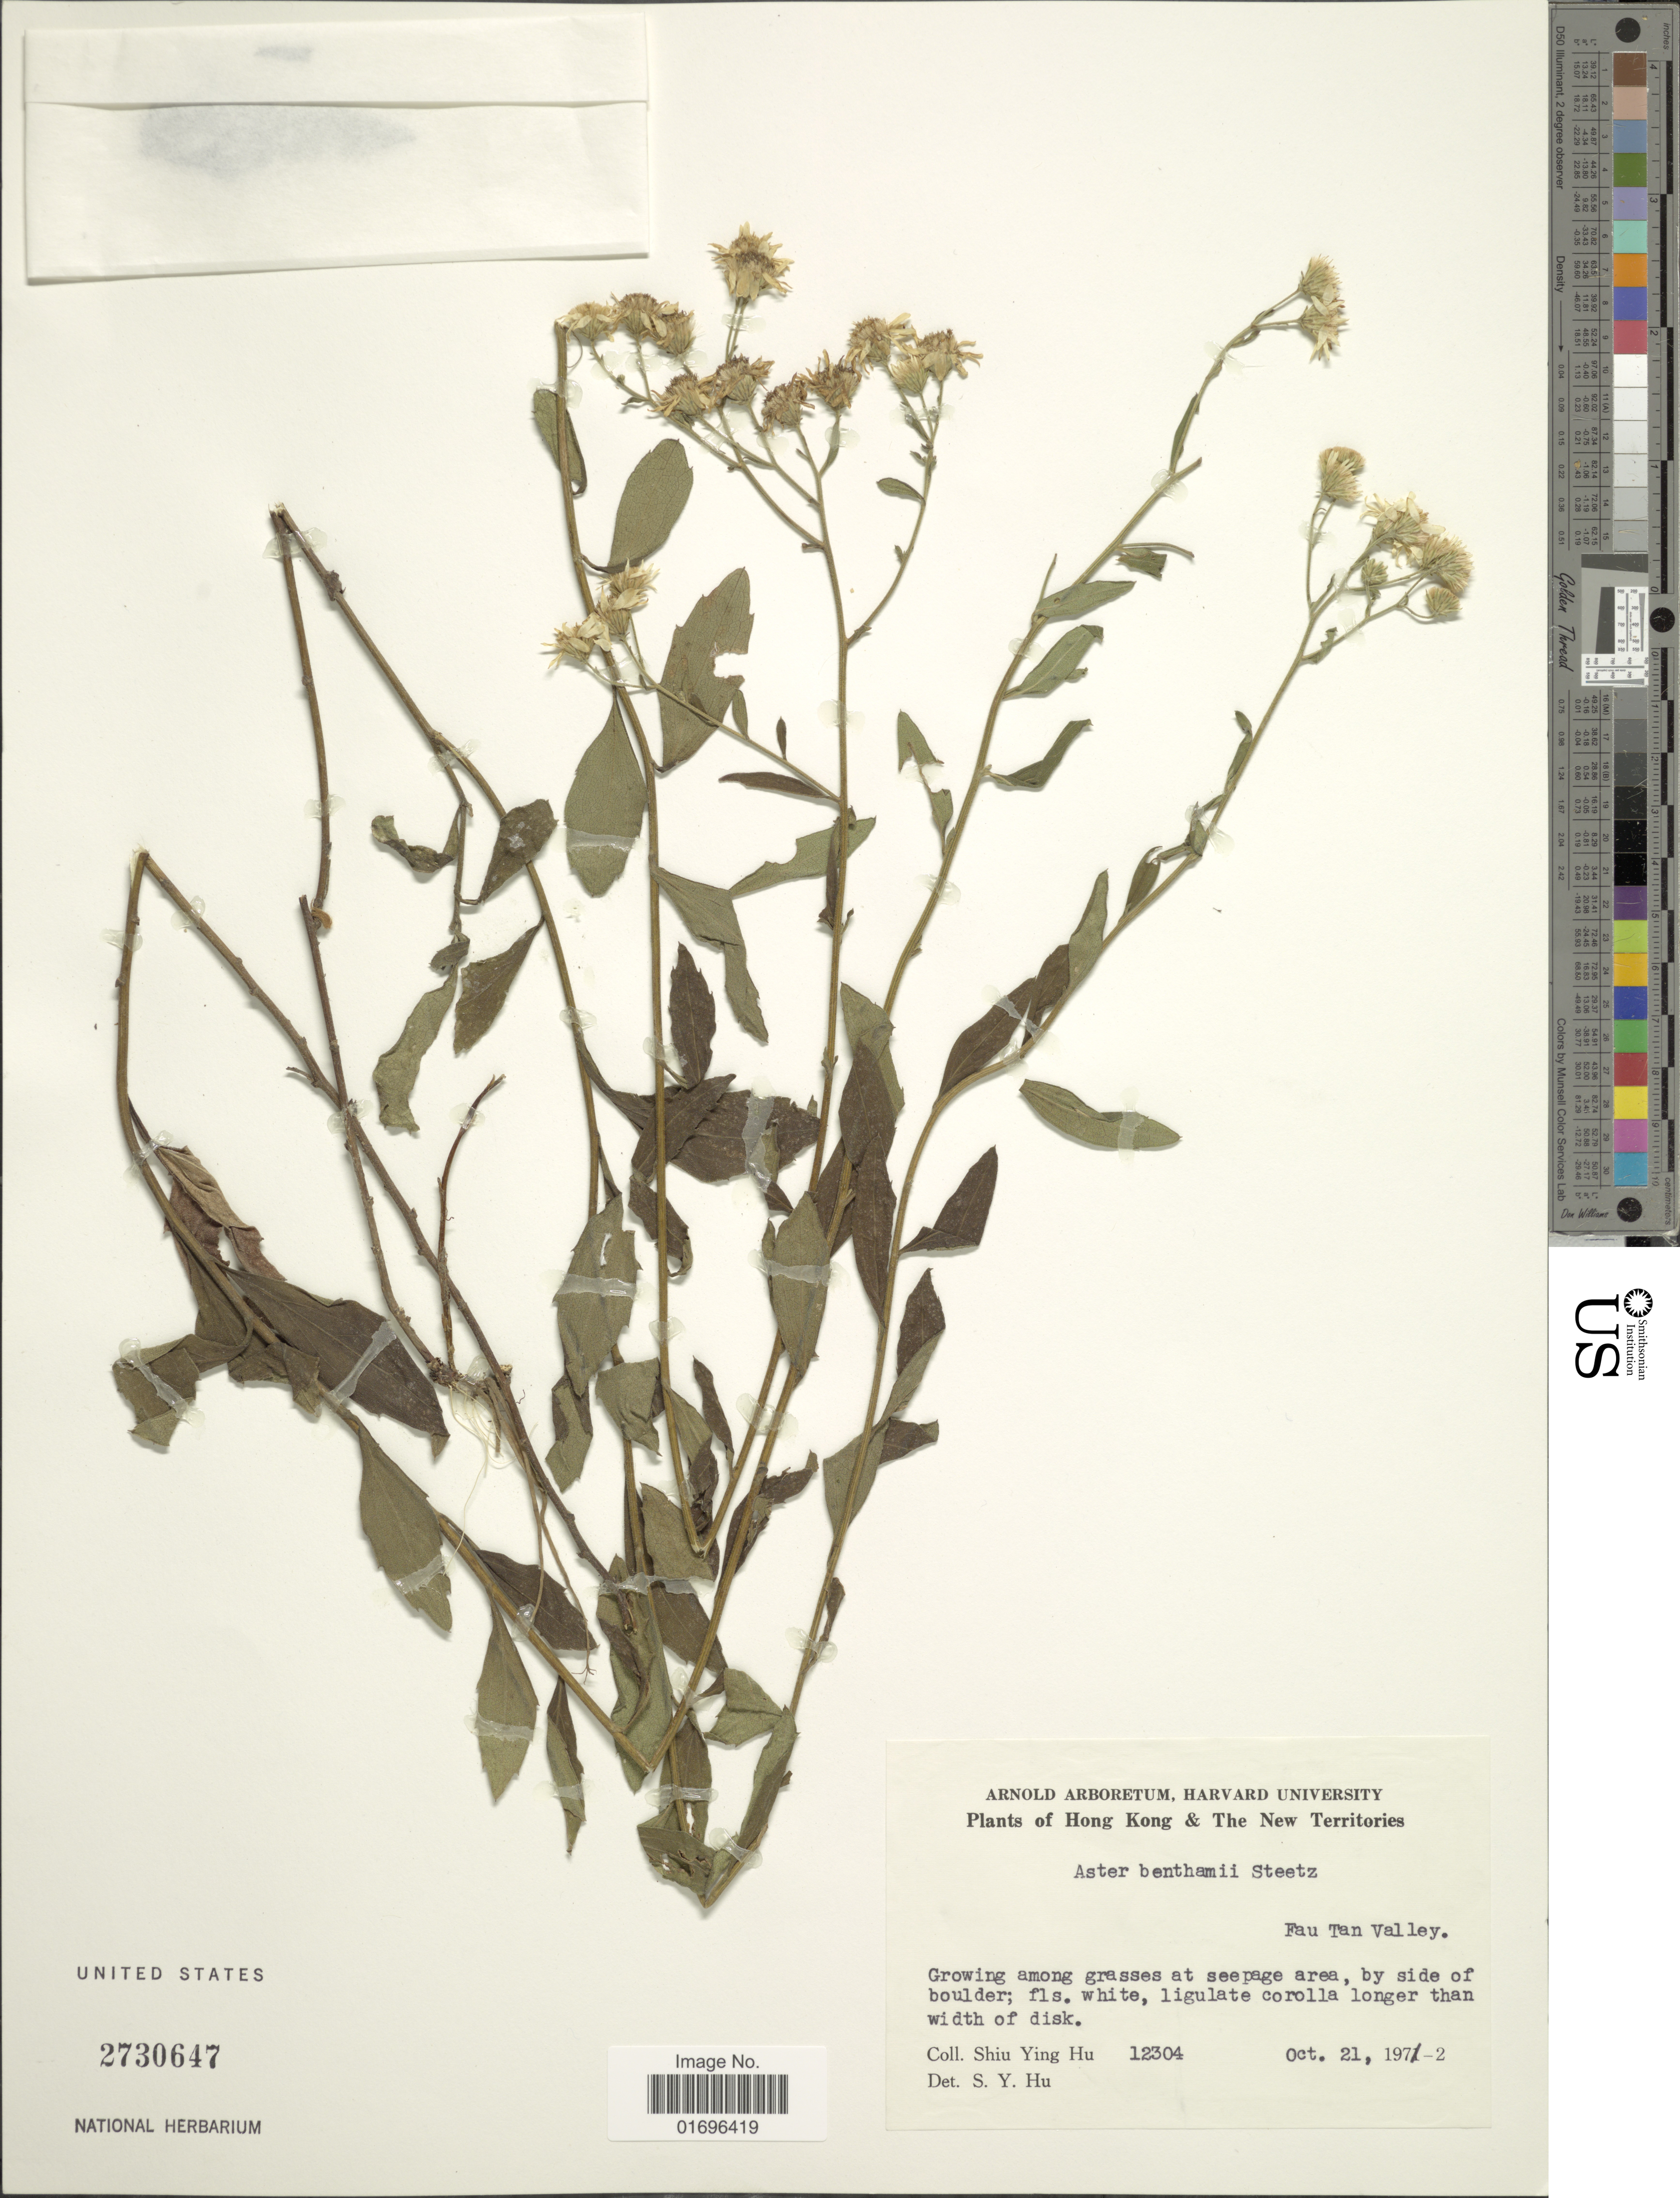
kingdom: Plantae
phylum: Tracheophyta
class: Magnoliopsida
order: Asterales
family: Asteraceae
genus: Aster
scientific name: Aster benthamii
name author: Steetz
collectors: S. Y. Hu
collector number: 12304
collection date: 1972-10-21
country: China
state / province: Hong Kong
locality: Hong Kong & The New Territories. Fau Tan Valley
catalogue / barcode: US 2730647